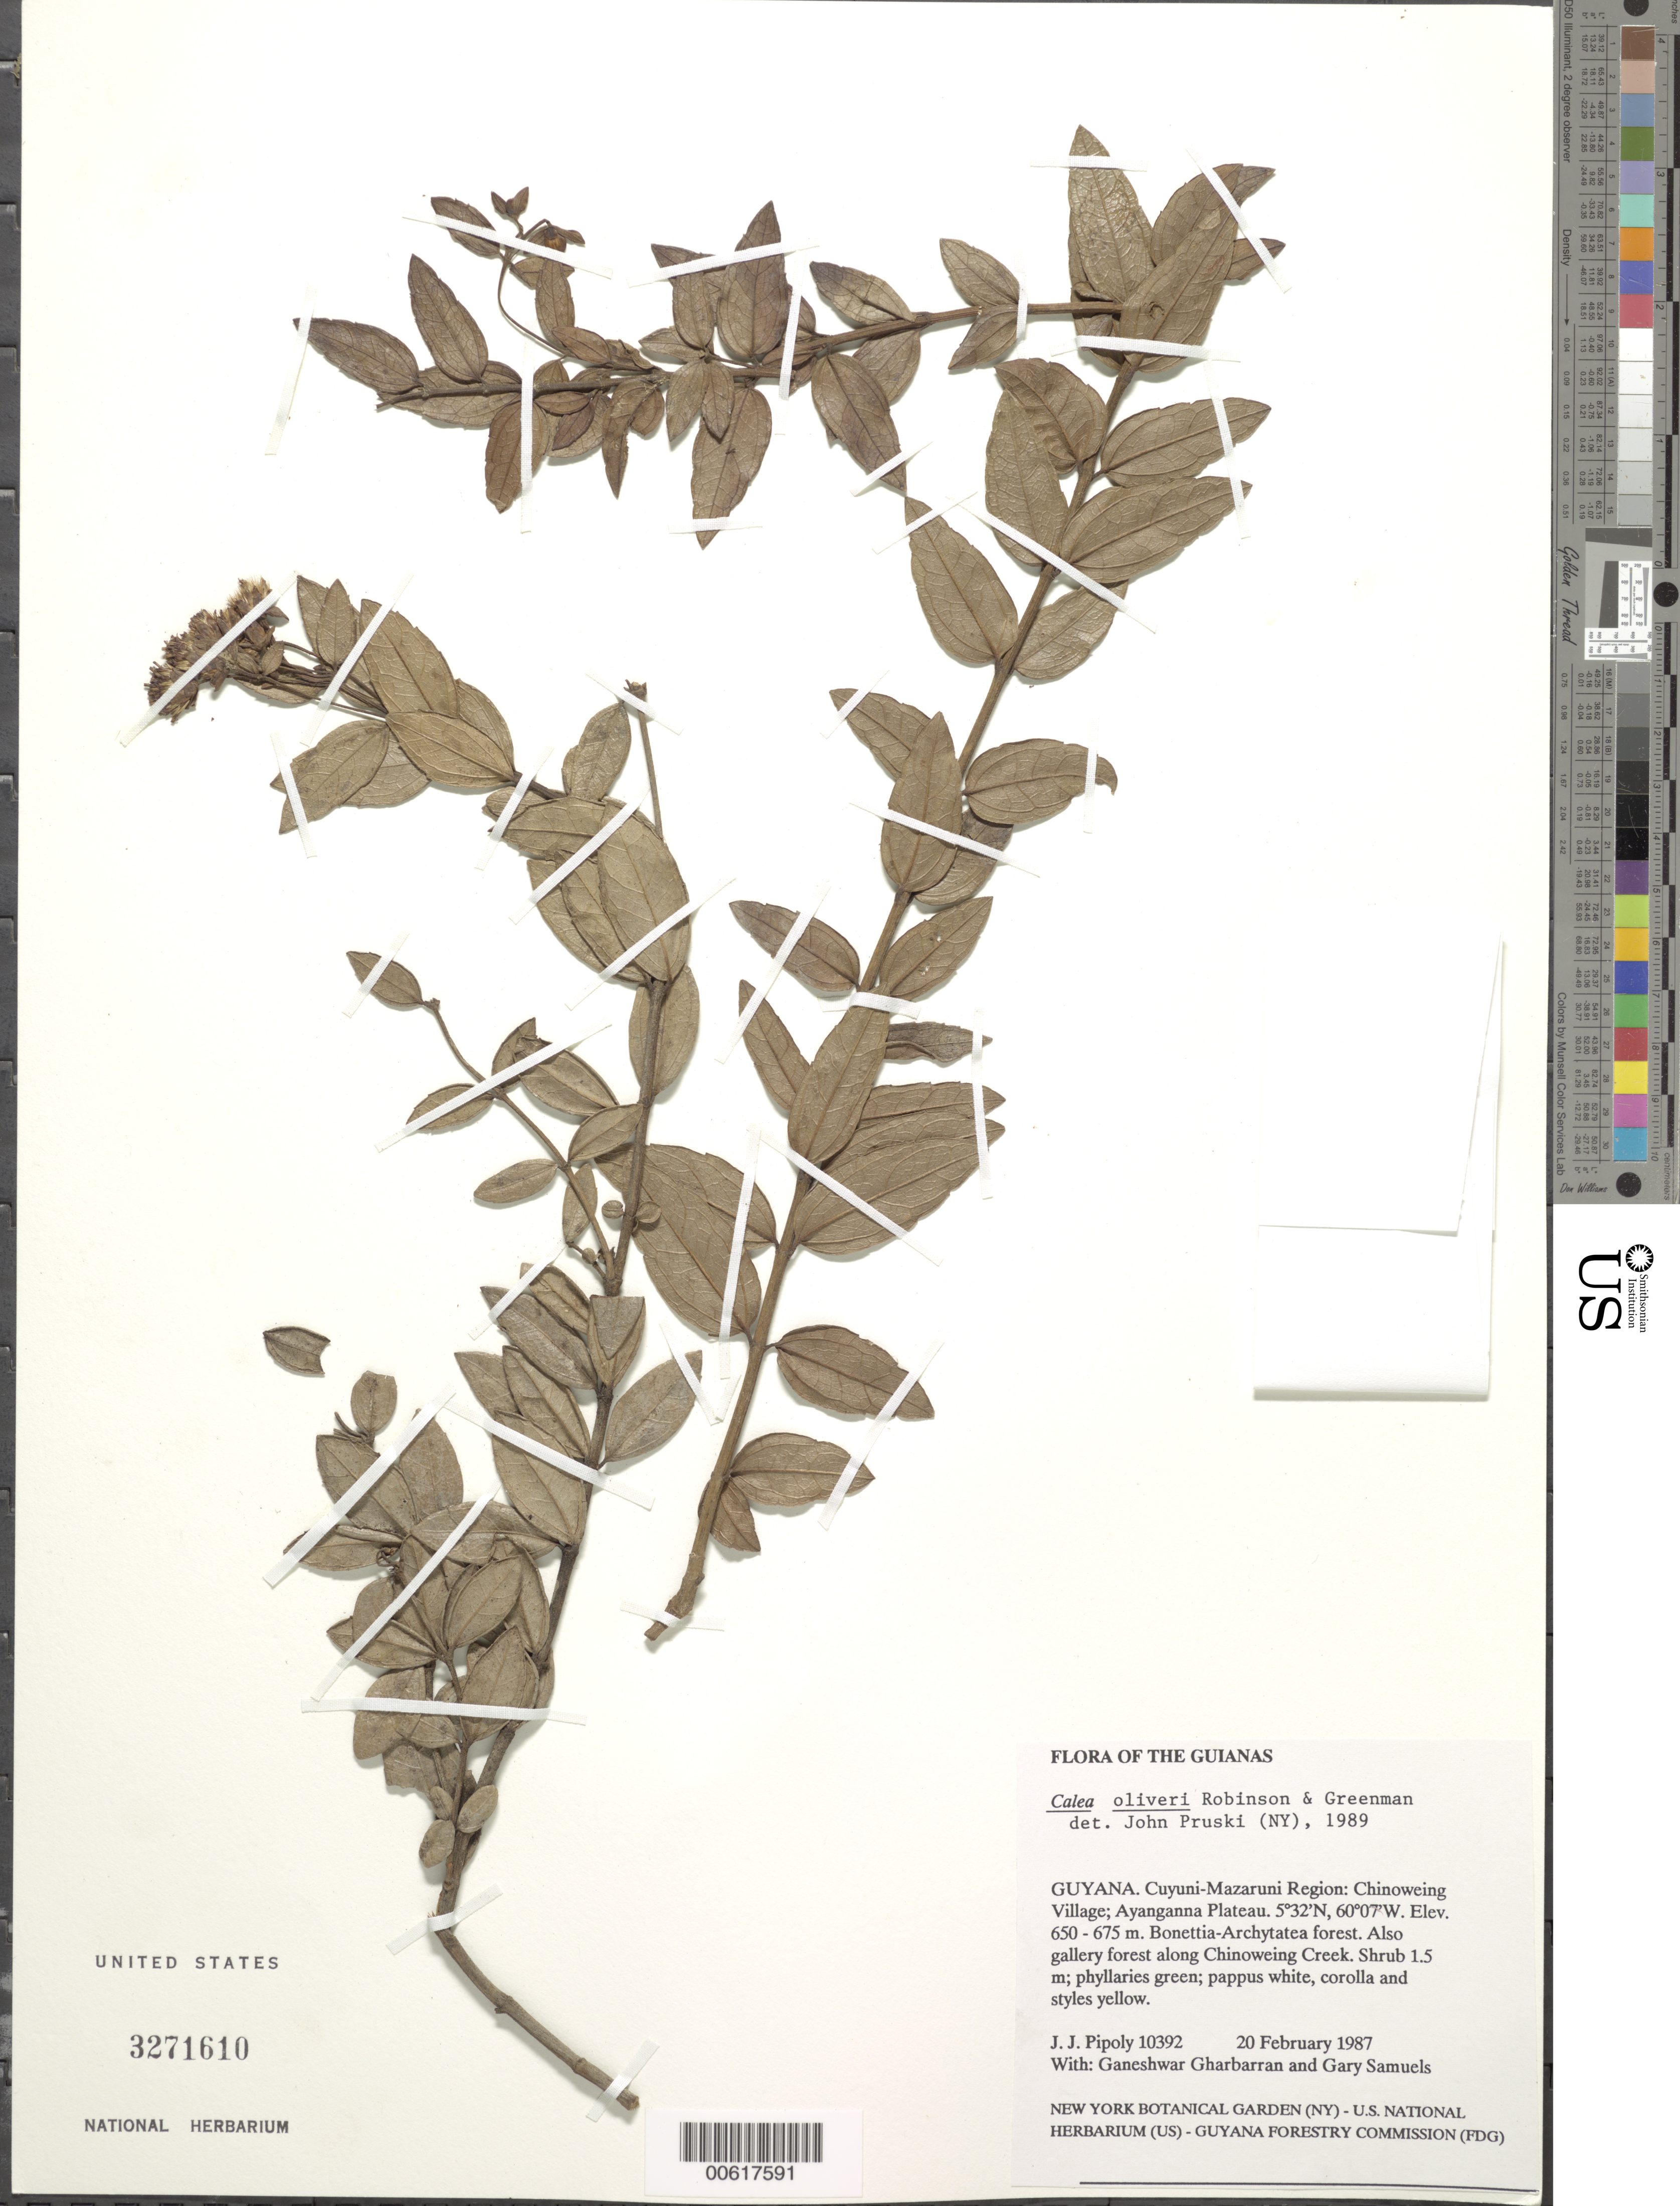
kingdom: Plantae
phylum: Tracheophyta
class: Magnoliopsida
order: Asterales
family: Asteraceae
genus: Calea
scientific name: Calea oliveri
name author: B.L. Rob. & Greenm.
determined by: Pruski, J. F.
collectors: J. J. Pipoly, G. Gharbarran & G. Samuels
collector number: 10392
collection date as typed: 20 February 1987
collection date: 1987-02-20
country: Guyana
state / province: Cuyuni-Mazaruni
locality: Chinoweing Village; Ayanganna Plateau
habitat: Bonnetia-Archytaea forest. Also gallery forest along Chinoweing Creek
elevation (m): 650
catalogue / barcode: US 3271610